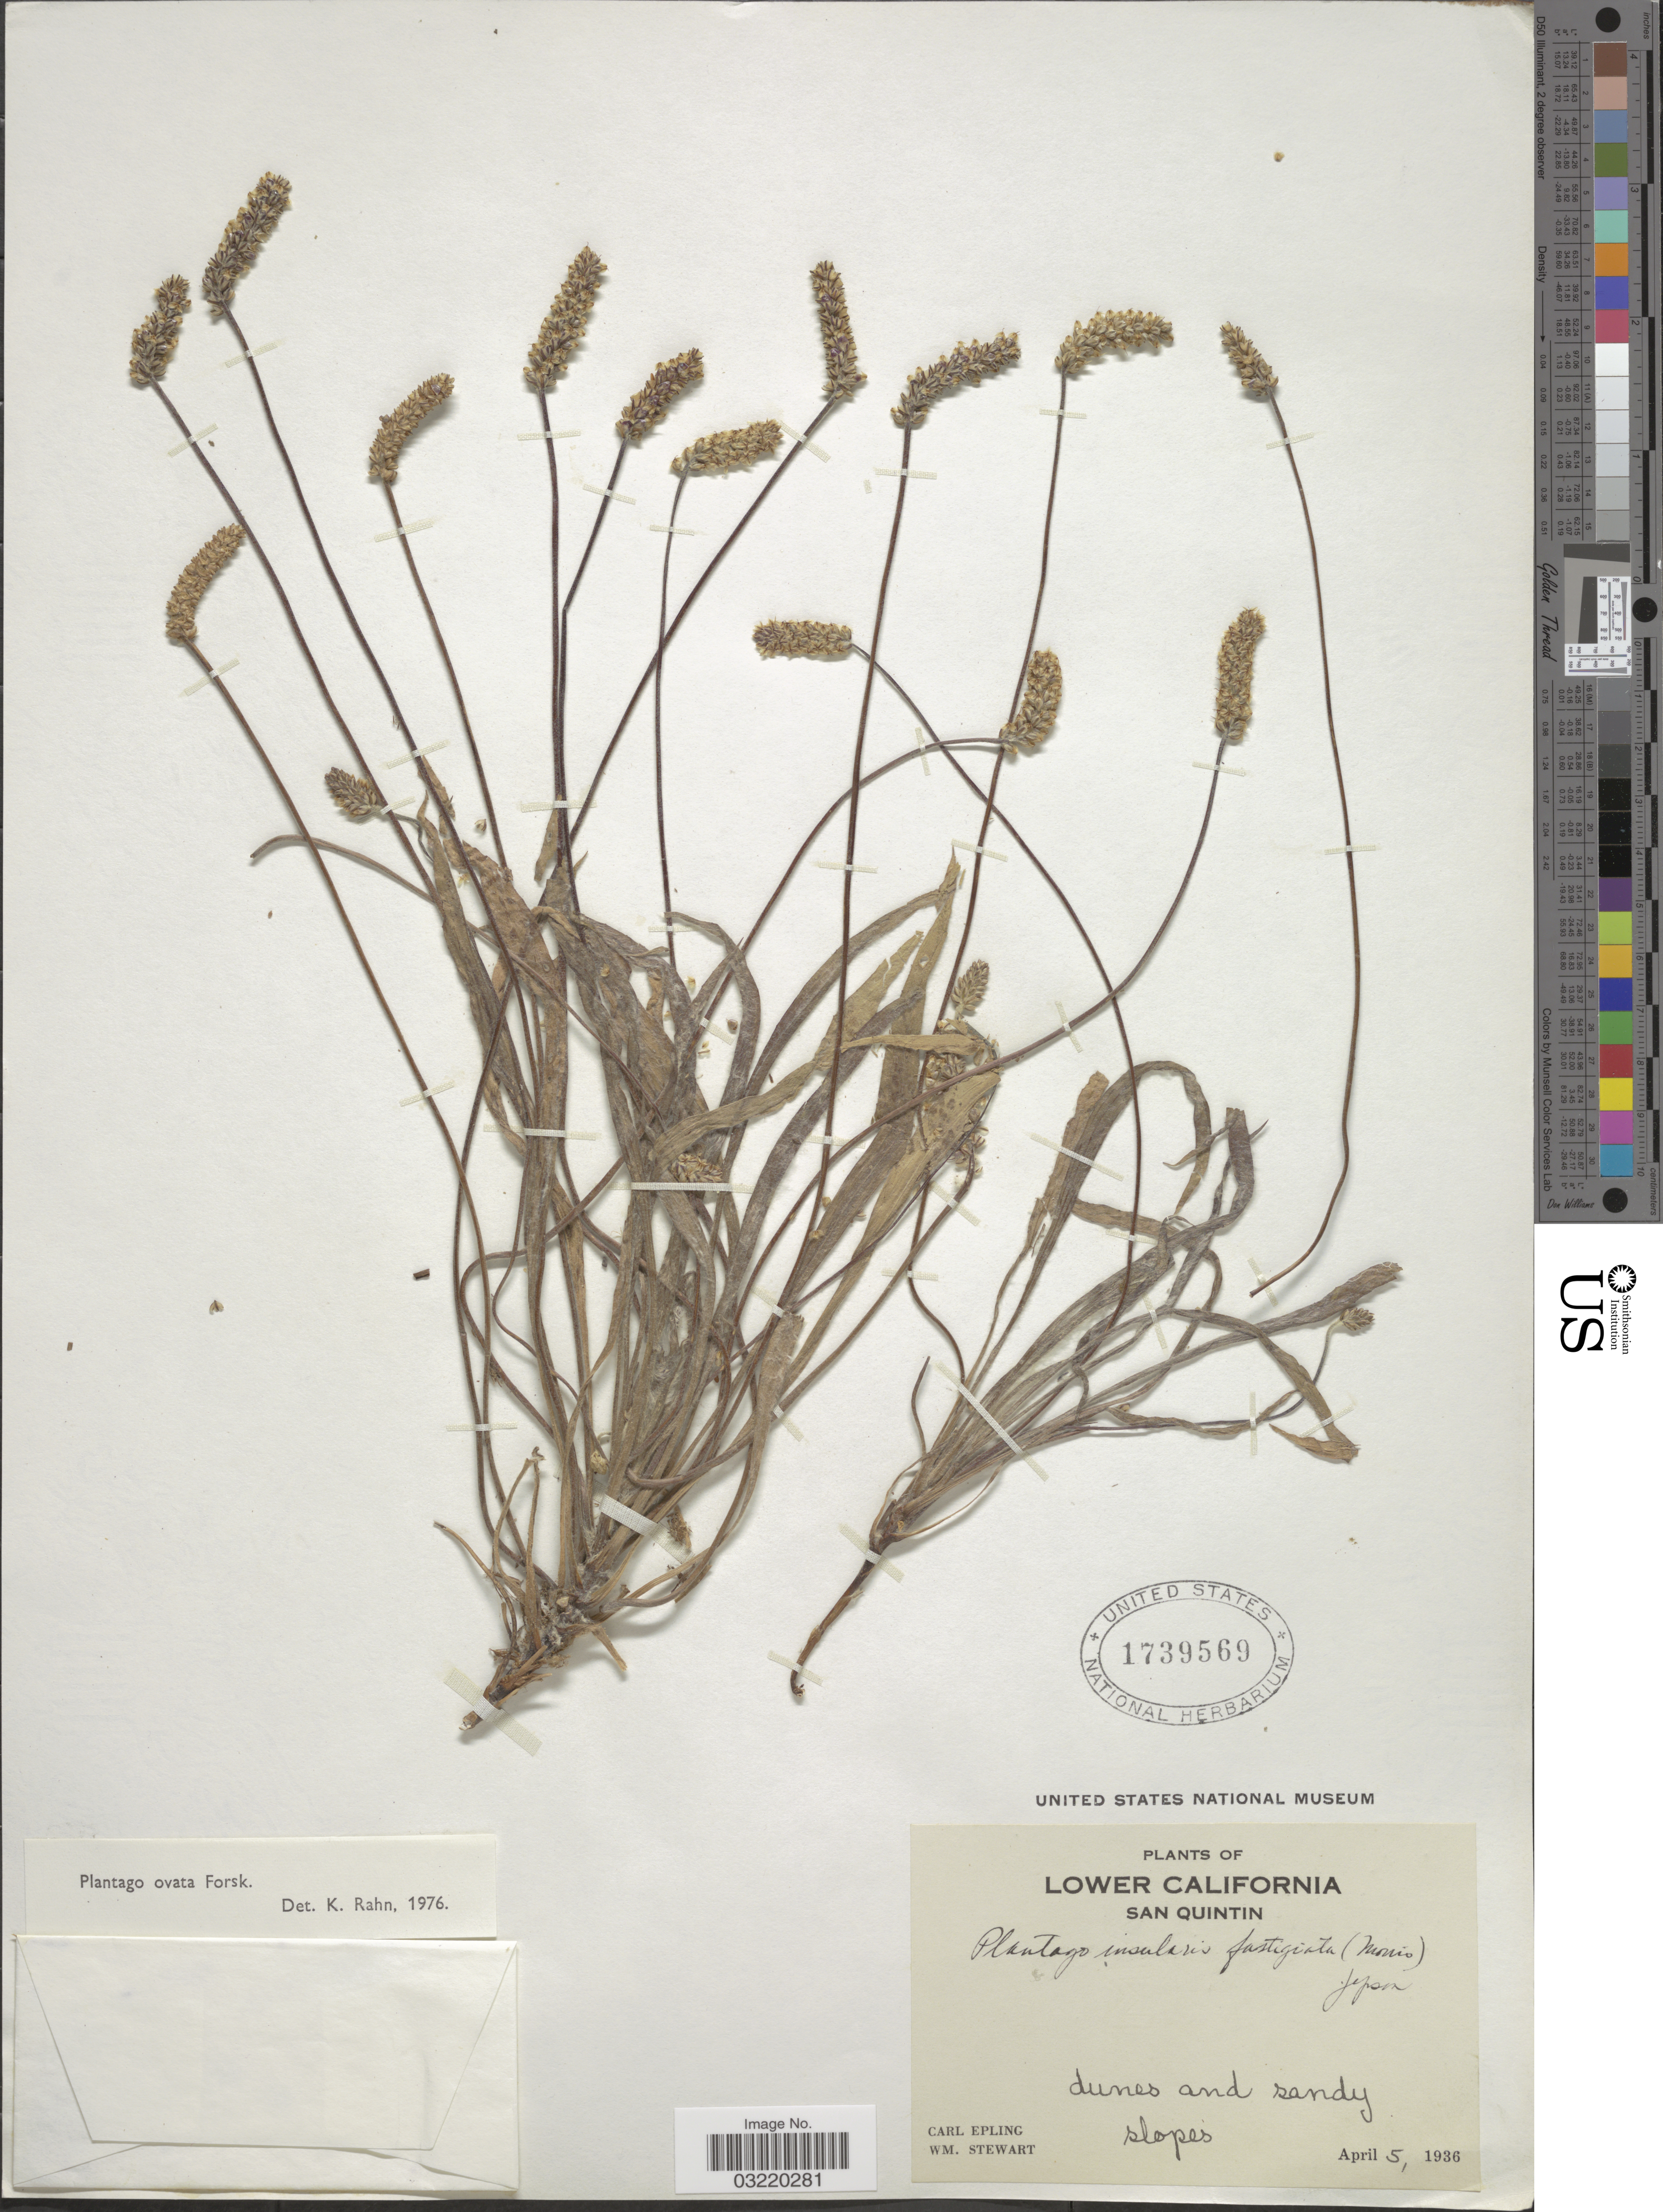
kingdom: Plantae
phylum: Tracheophyta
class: Magnoliopsida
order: Lamiales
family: Plantaginaceae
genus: Plantago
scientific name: Plantago ovata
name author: Forssk.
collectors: C. C. Epling & W. Stewart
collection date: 1936-04-05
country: Mexico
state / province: Baja California Norte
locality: San Quintin.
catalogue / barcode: US 1739569